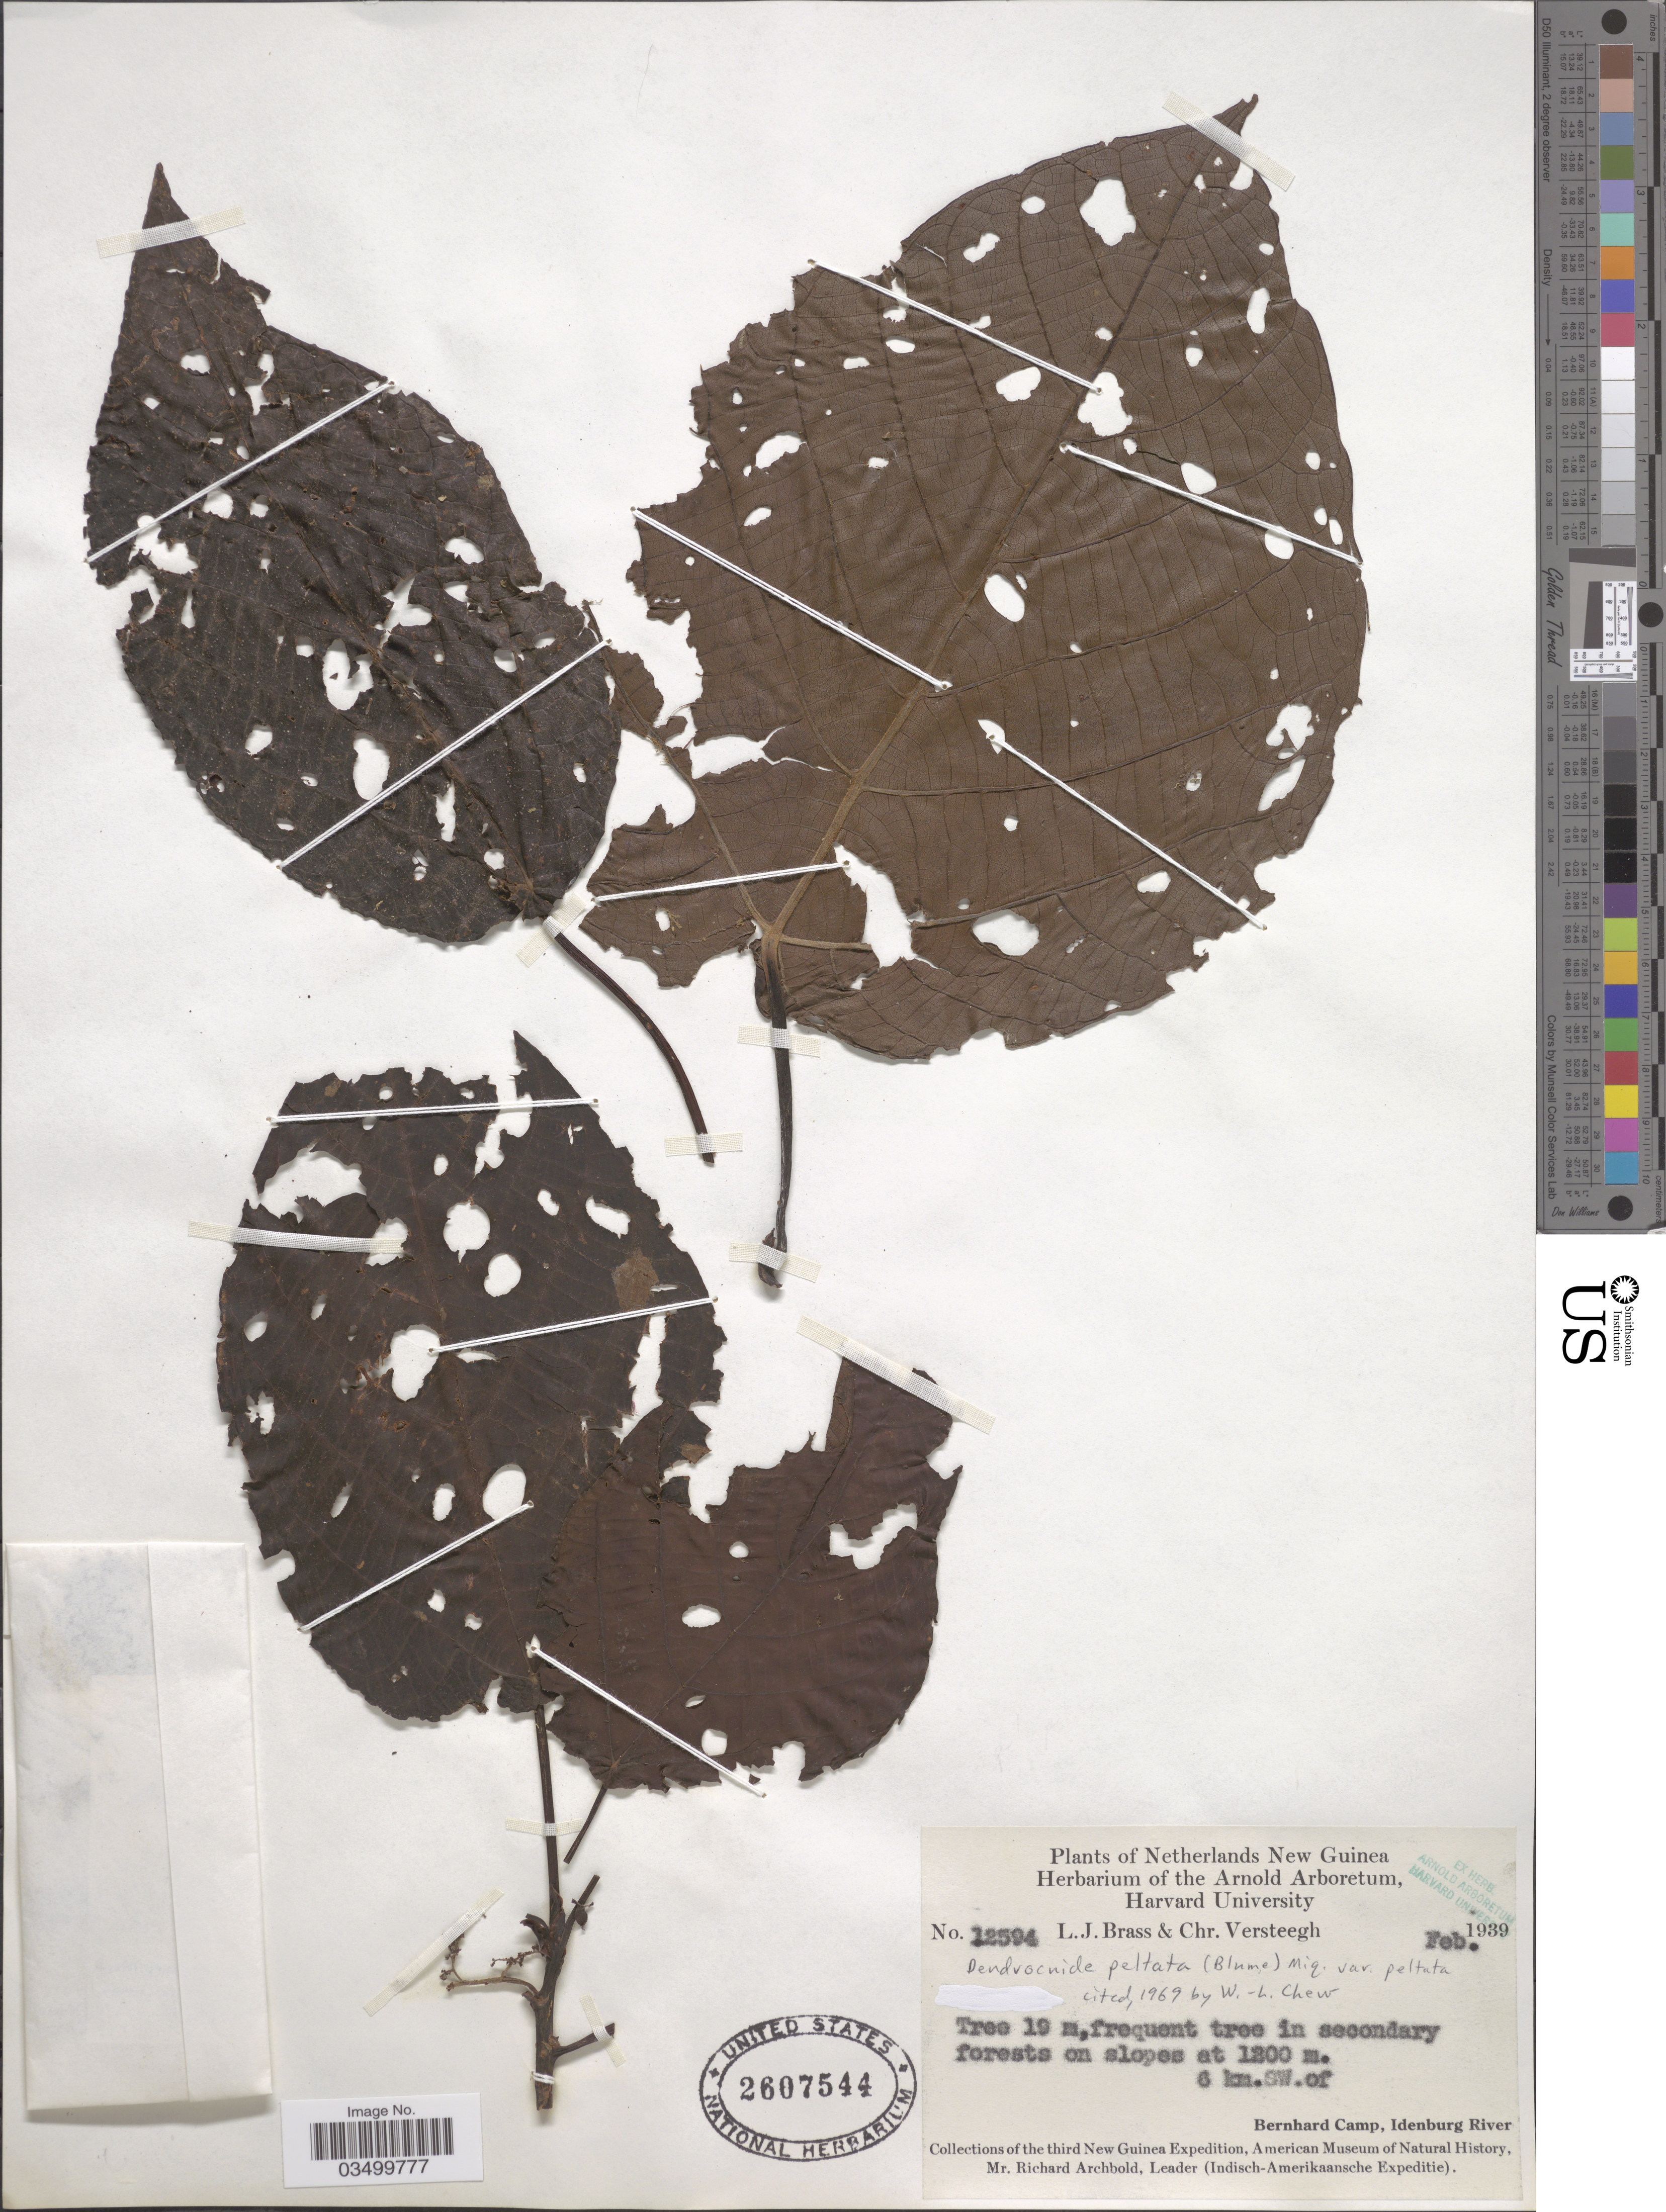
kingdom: Plantae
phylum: Tracheophyta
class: Magnoliopsida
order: Rosales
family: Urticaceae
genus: Dendrocnide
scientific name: Dendrocnide peltata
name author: (Blume) Miq.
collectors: L. J. Brass & C. Versteegh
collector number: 12594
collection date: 1939-02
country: Indonesia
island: New Guinea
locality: Netherlands New Guinea. 6 km. SW.of Bernhard Camp, Idenburg River.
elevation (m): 1200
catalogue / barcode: US 2607544